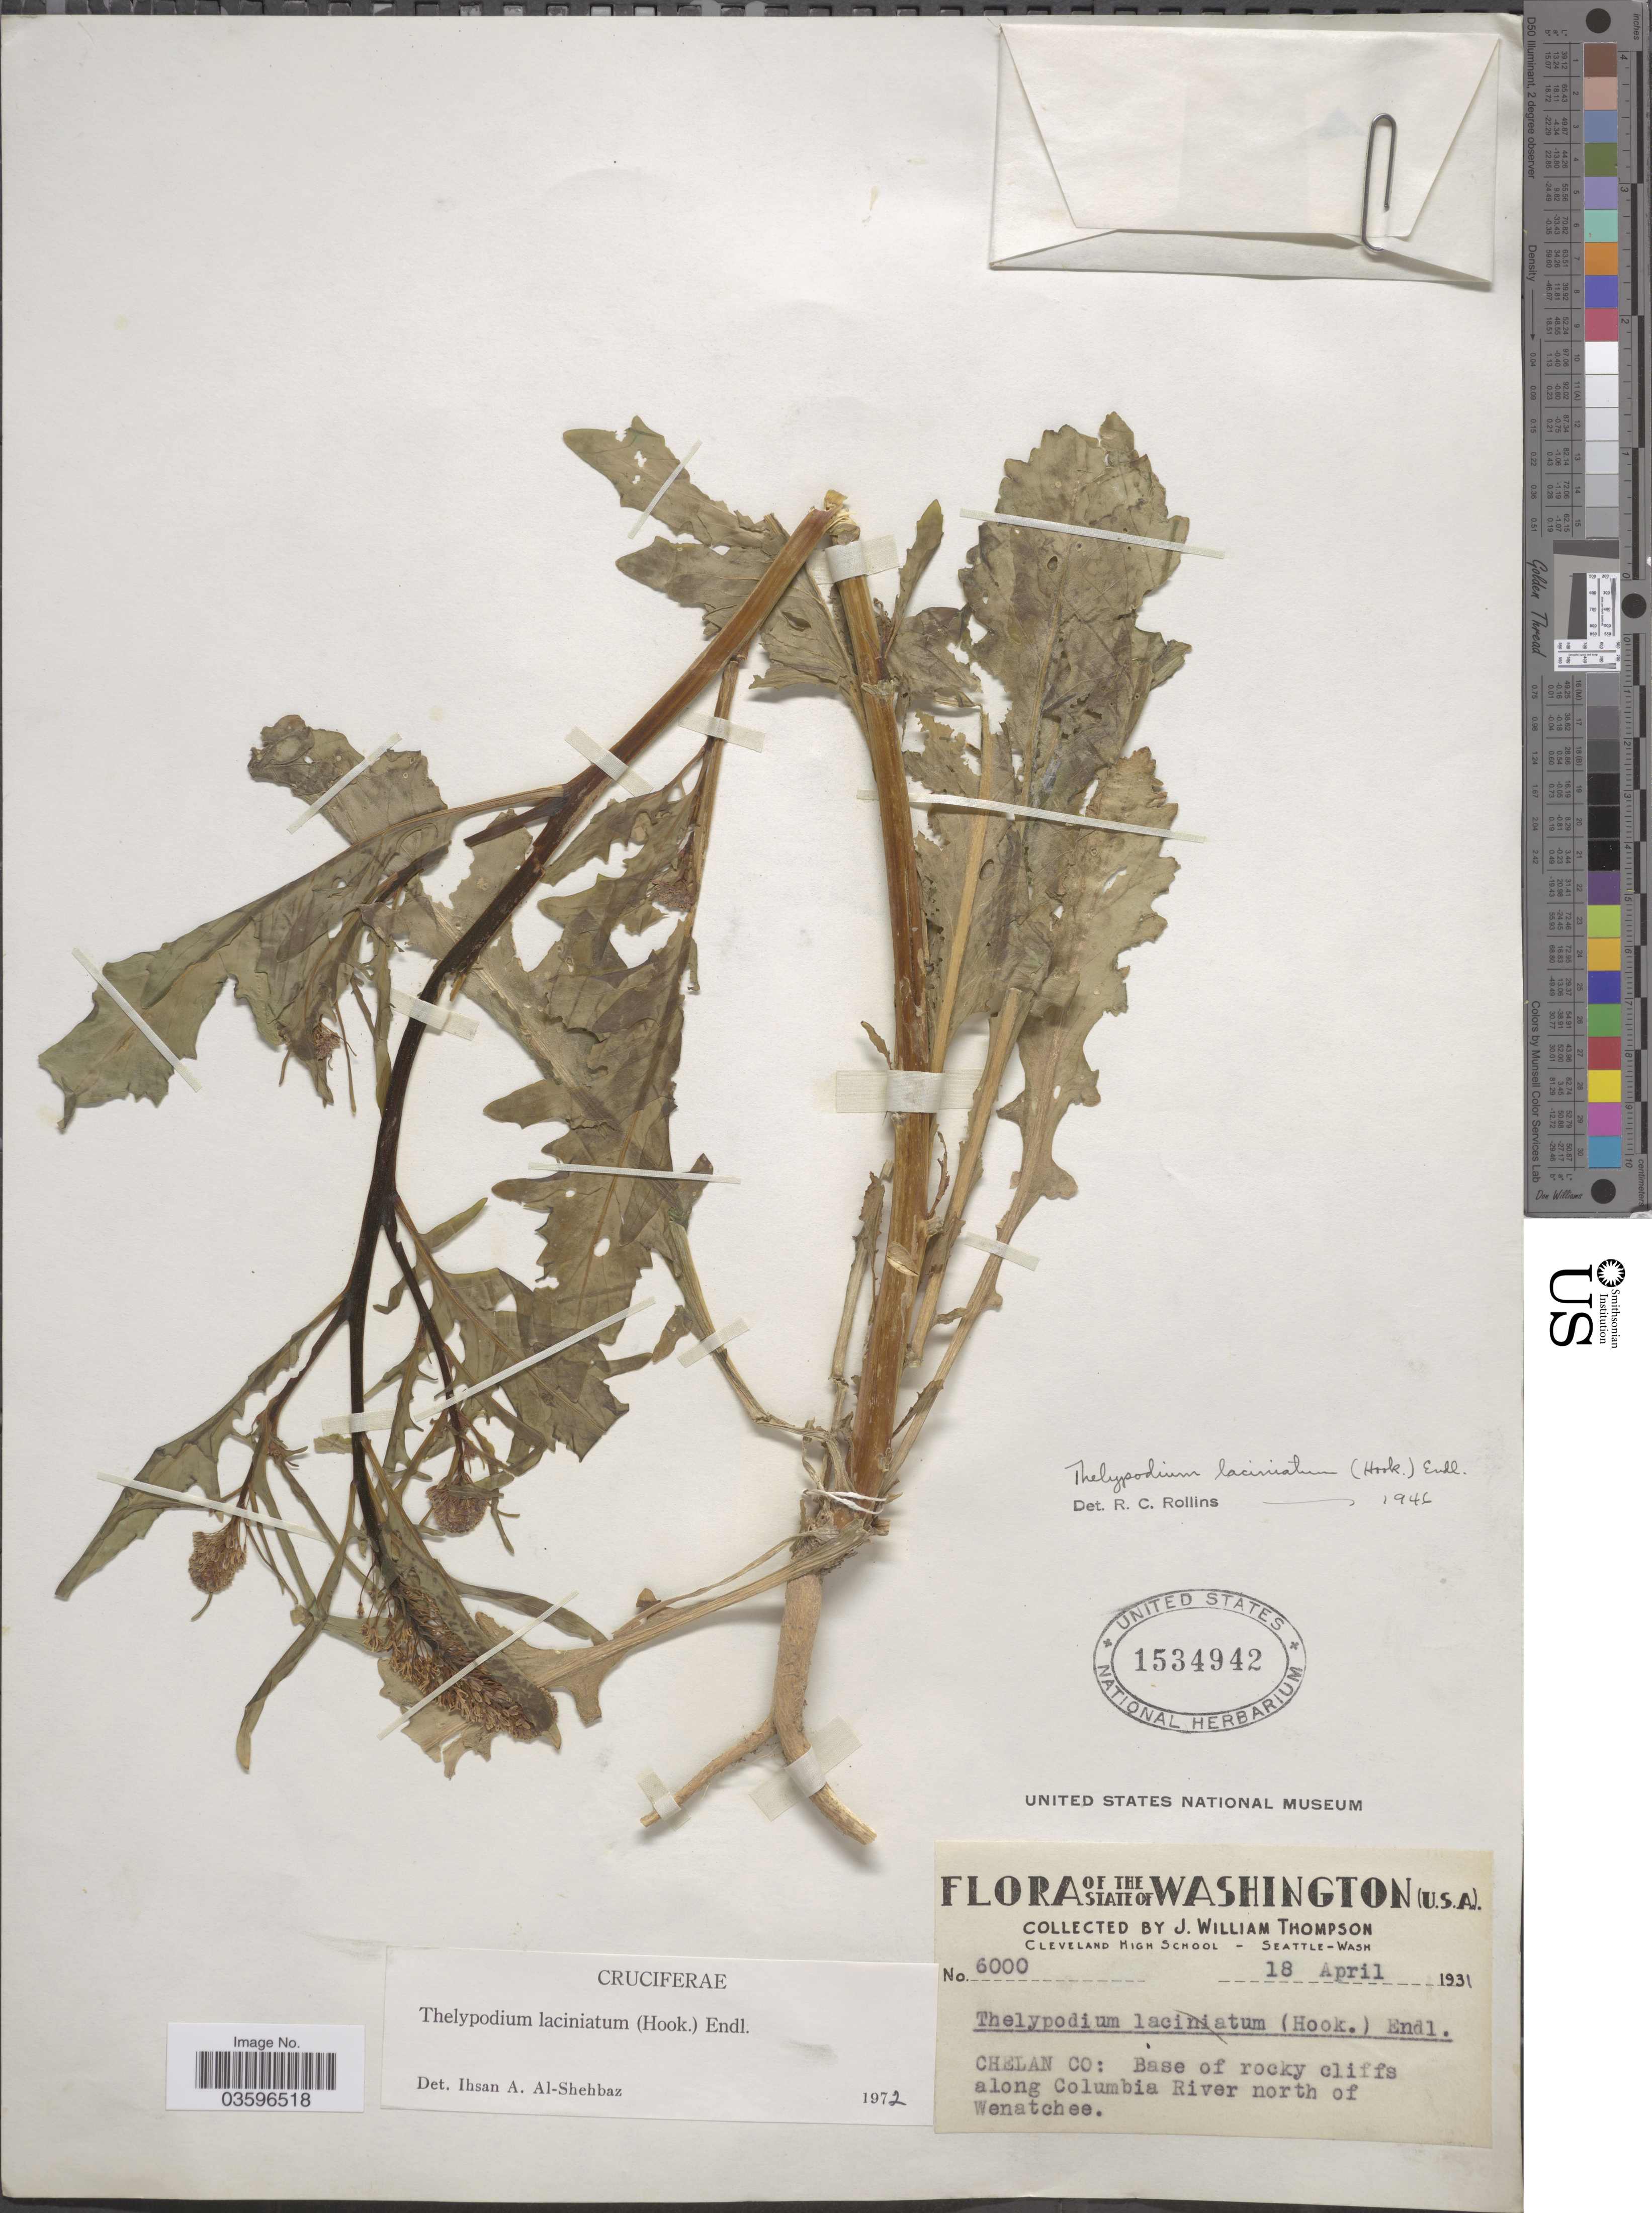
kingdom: Plantae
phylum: Tracheophyta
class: Magnoliopsida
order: Brassicales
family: Brassicaceae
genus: Thelypodium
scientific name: Thelypodium laciniatum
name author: (Hook.) Endl.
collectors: J. W. Thompson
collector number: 6000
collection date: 1931-04-18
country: United States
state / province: Washington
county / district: Chelan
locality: Chelan Co: Base of rocky cliffs along Columbia River north of Wenatchee.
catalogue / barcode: US 1534942